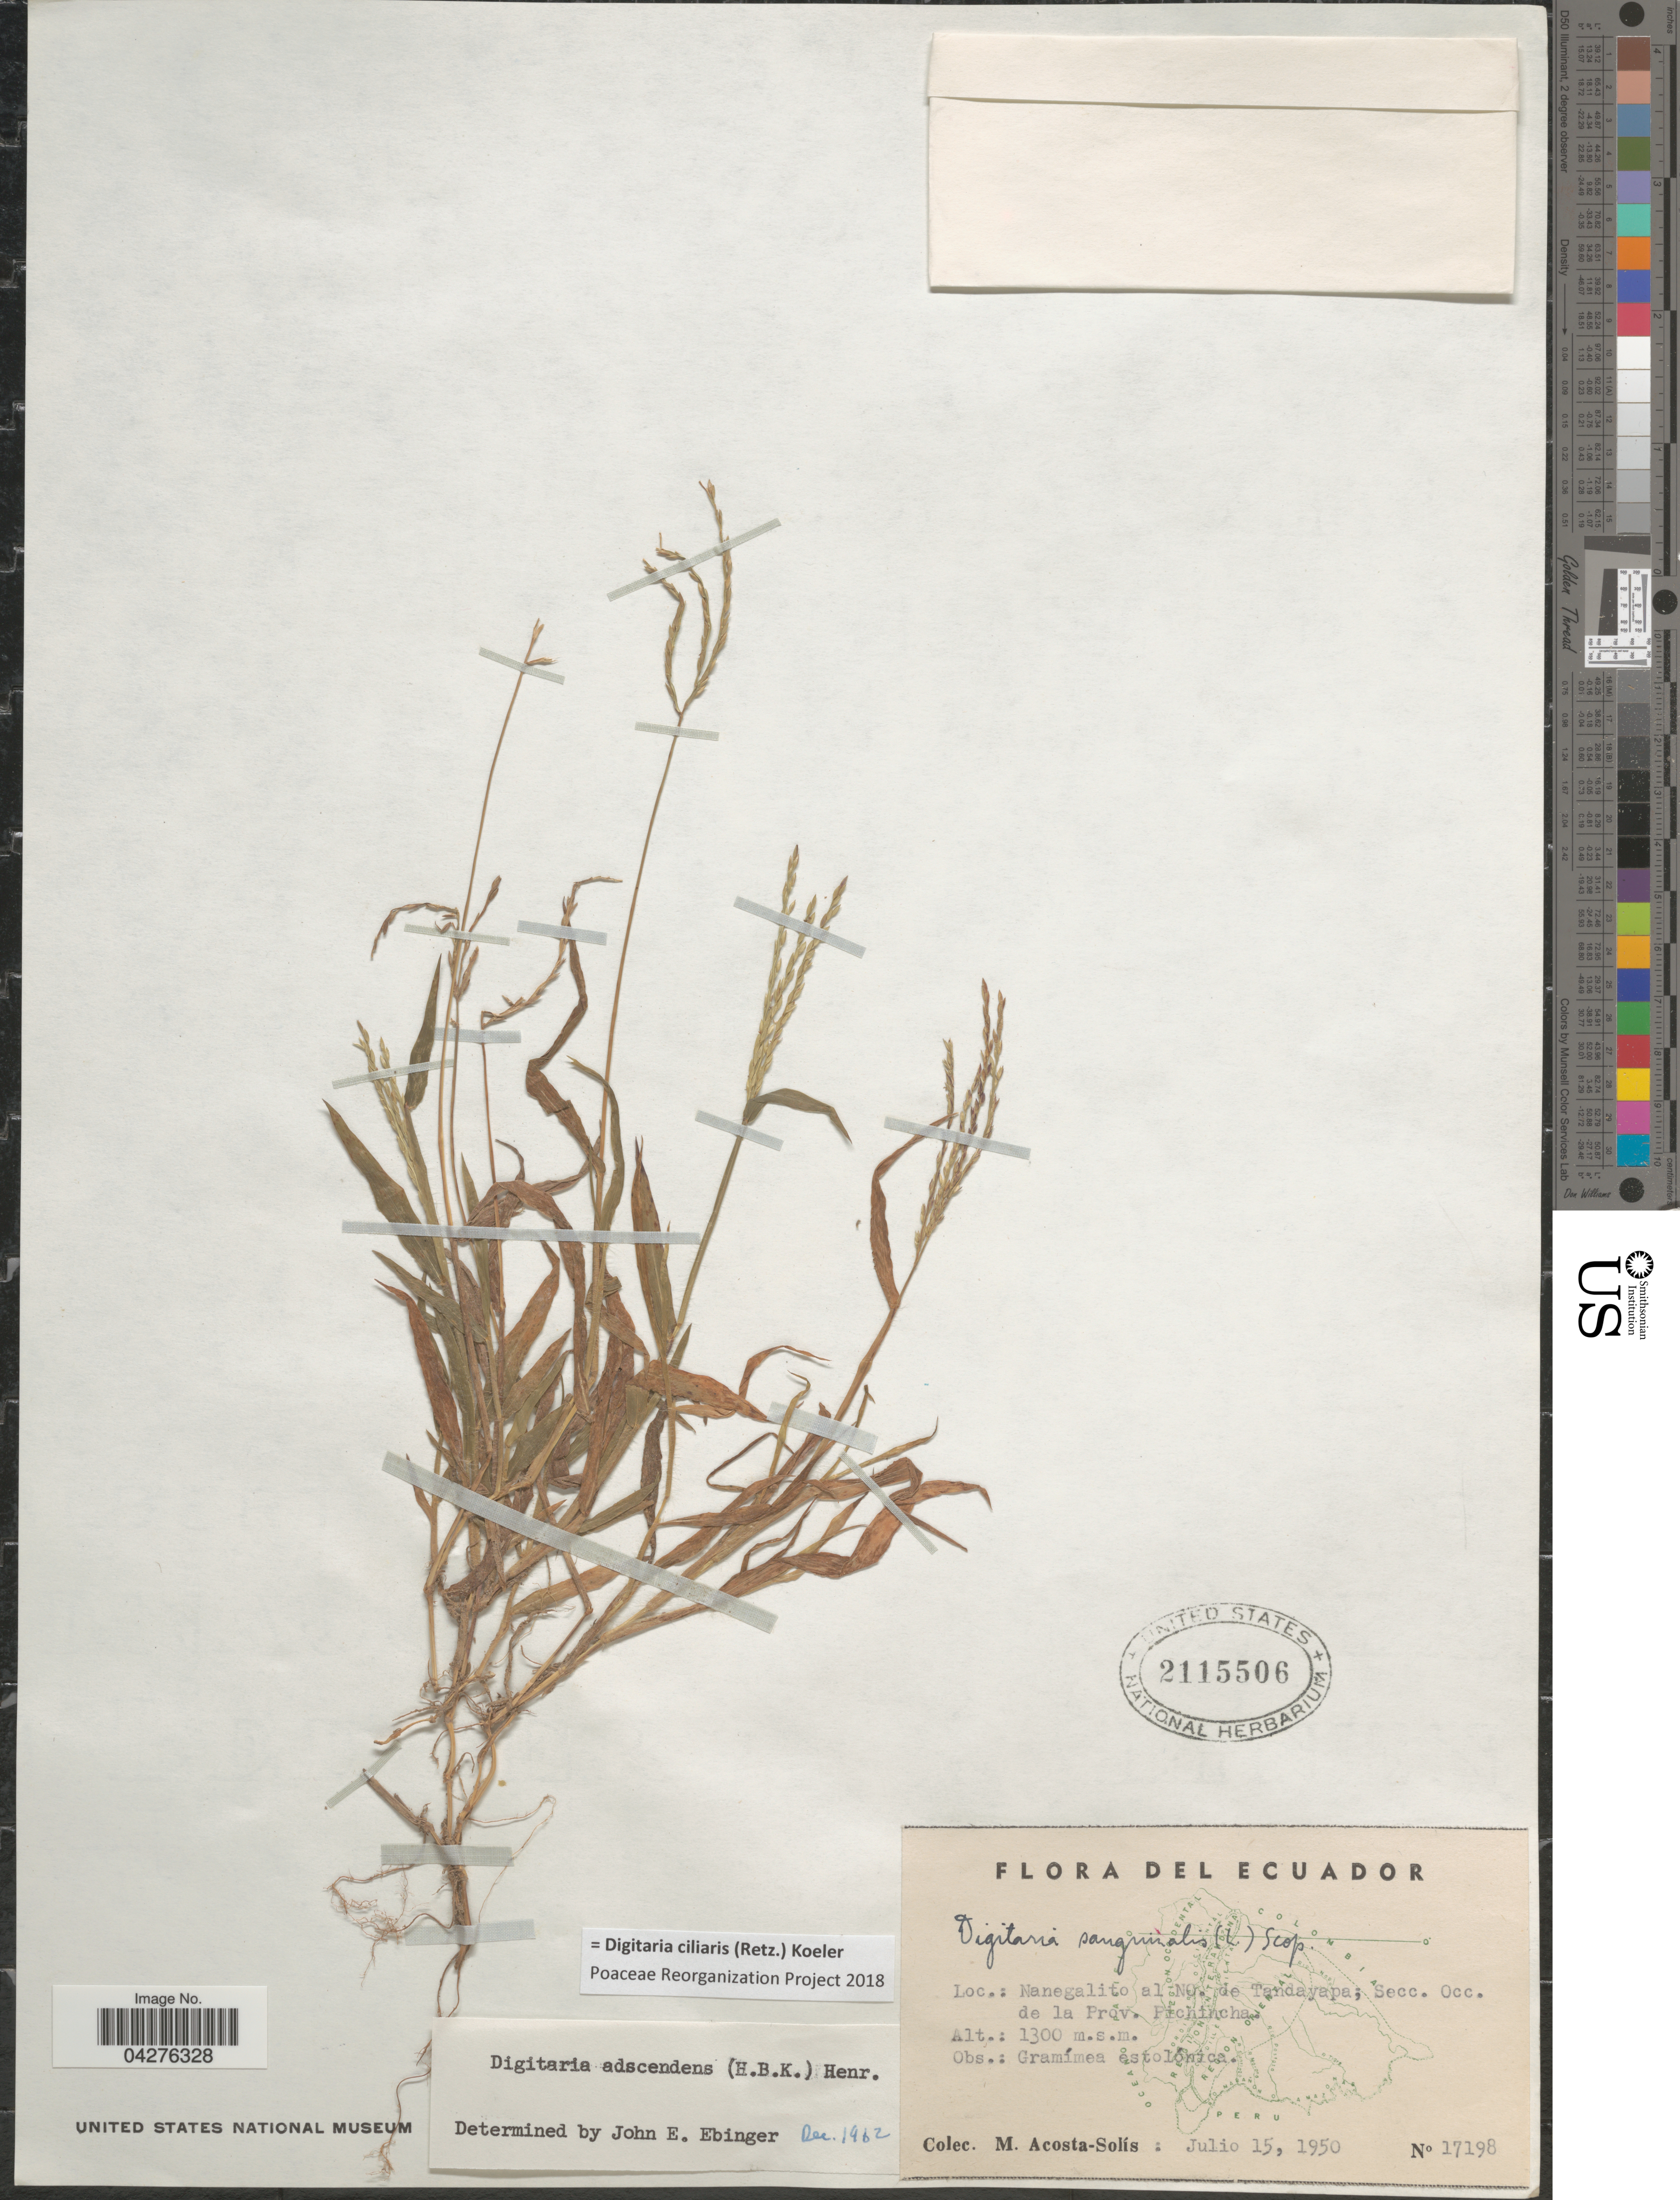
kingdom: Plantae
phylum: Tracheophyta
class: Liliopsida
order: Poales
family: Poaceae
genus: Digitaria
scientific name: Digitaria ciliaris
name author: (Retz.) Koeler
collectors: M. Acosta Solis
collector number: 17198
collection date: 1950-07-15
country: Ecuador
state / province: Pichincha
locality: Nanegalito al NO. de Tandayapa; Secc. Occ. de la Prov. Pichincha.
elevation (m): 1300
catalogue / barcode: US 2115506